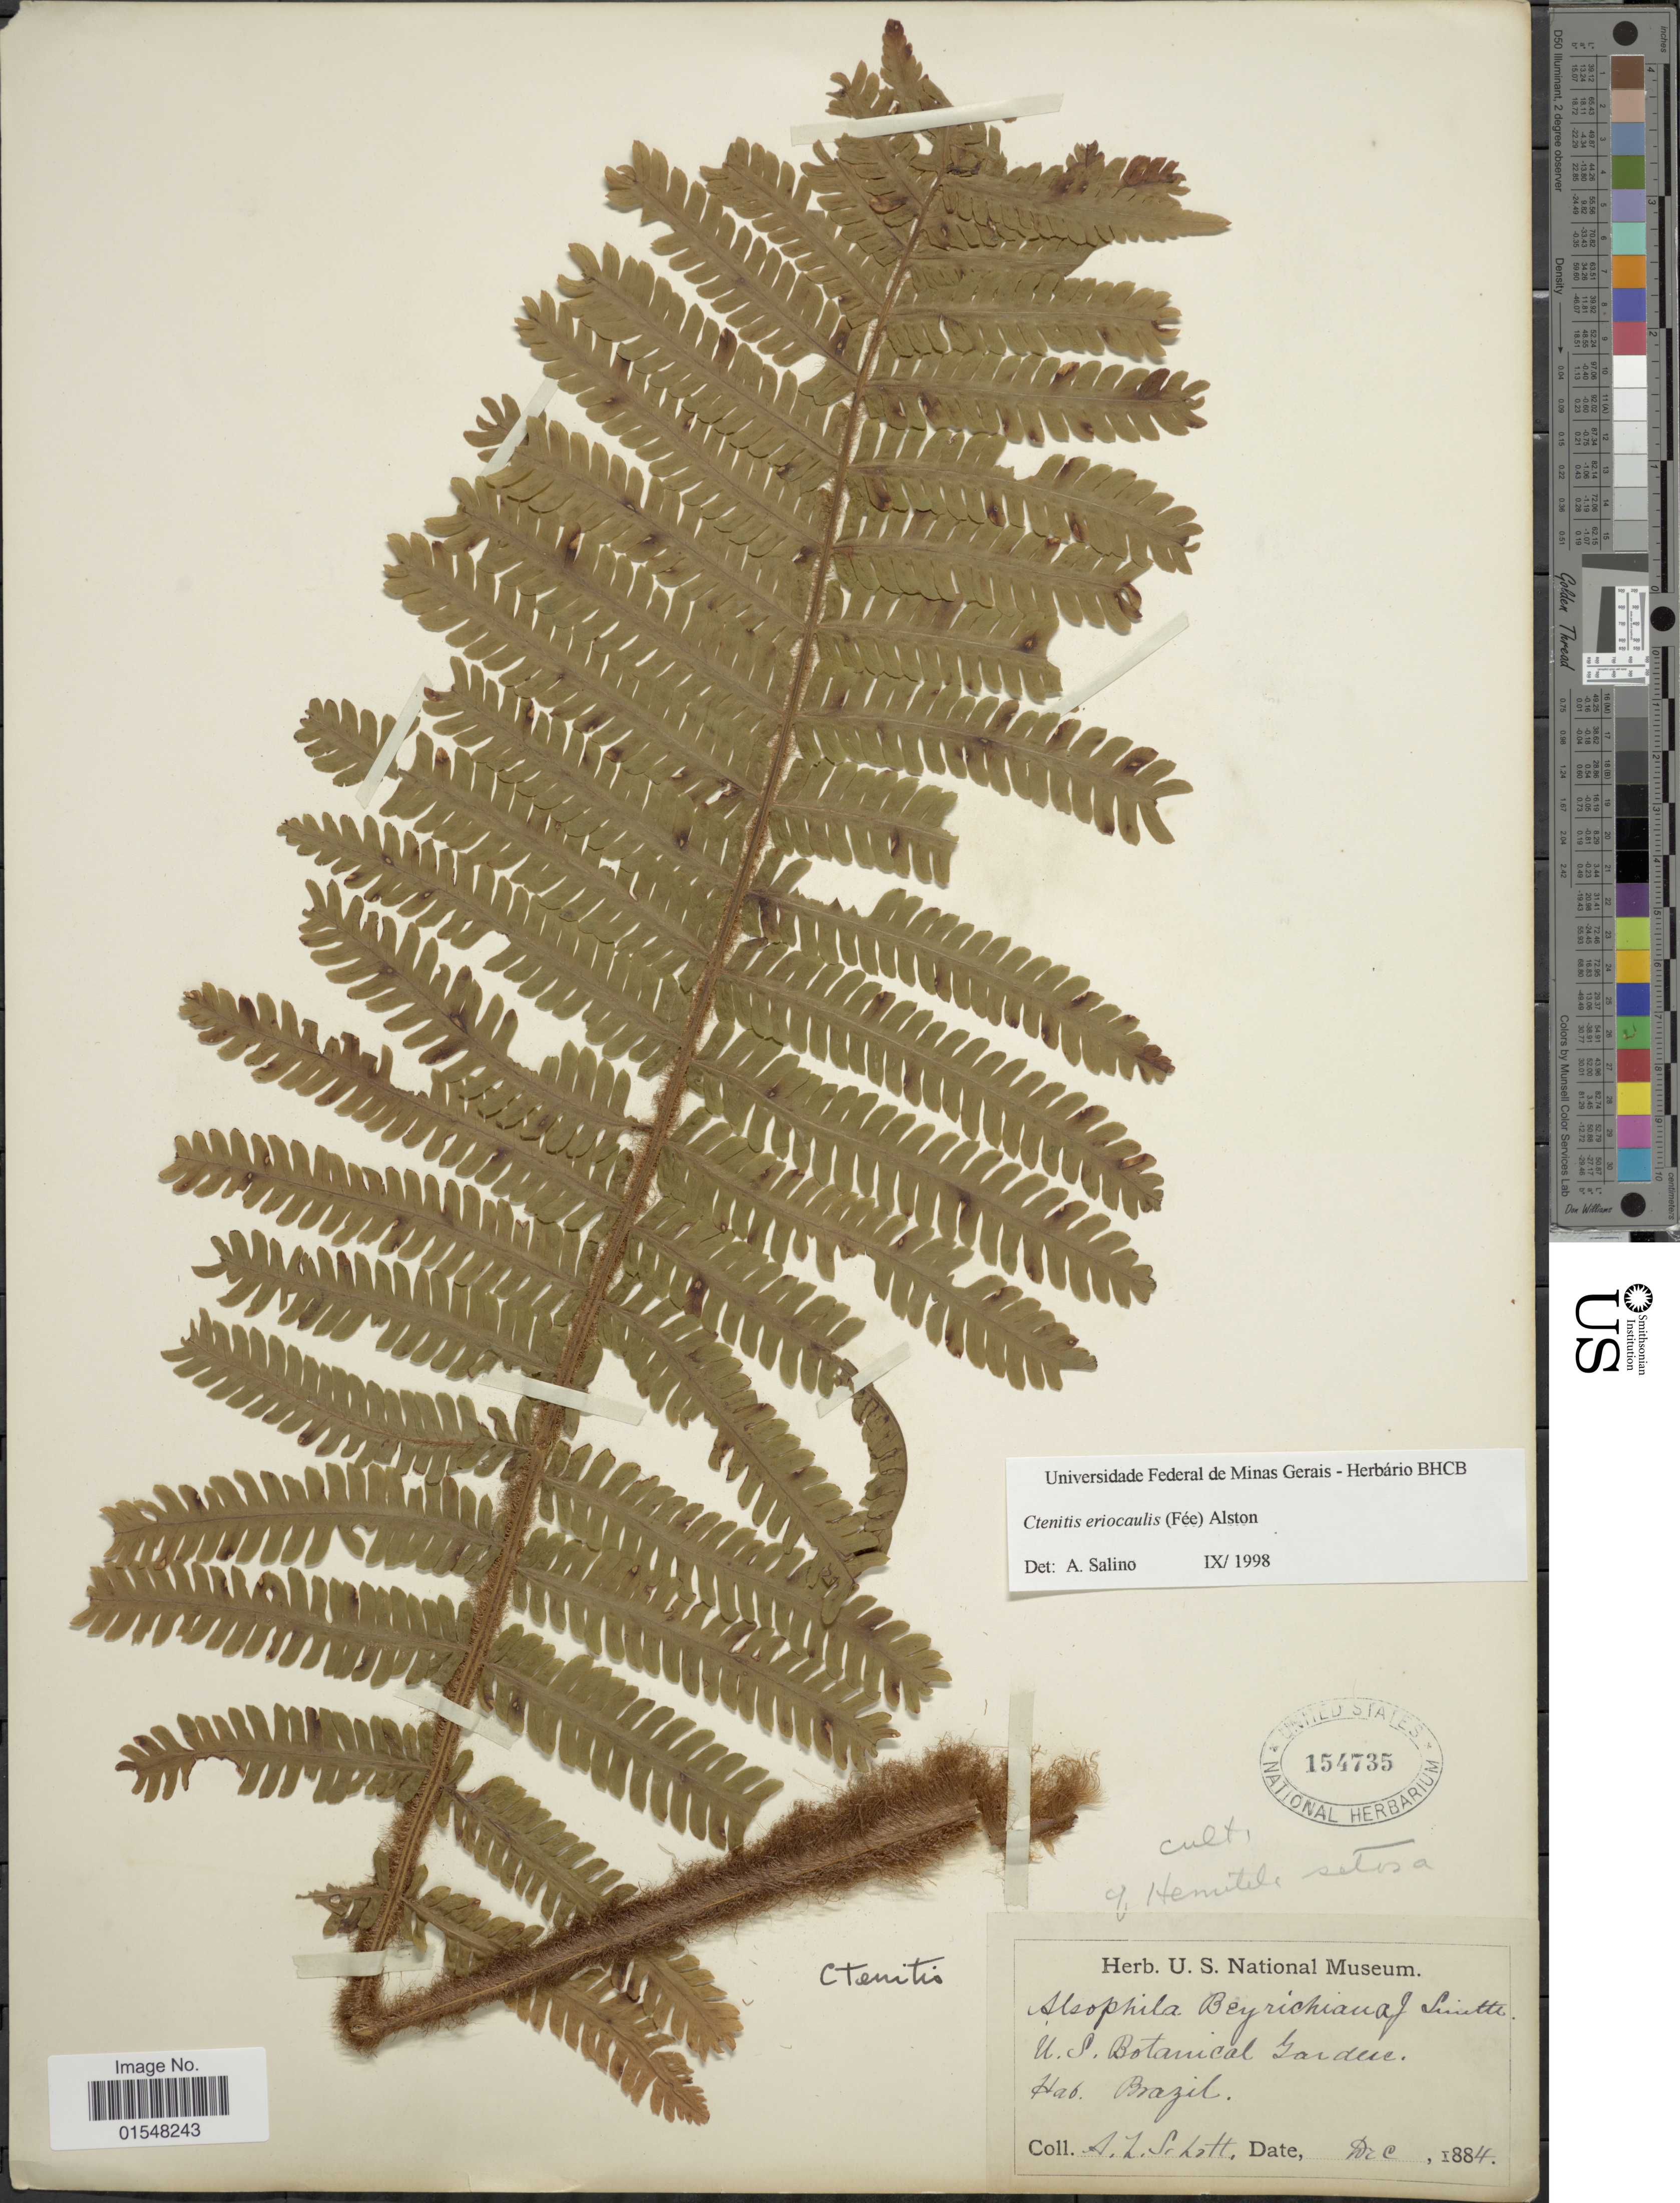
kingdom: Plantae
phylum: Tracheophyta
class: Polypodiopsida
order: Polypodiales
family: Dryopteridaceae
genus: Ctenitis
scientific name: Ctenitis eriocaulis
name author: (Fée) Alston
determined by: Salino, A.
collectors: A. L. Schott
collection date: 1884-12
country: United States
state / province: District of Columbia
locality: U.S. Botanic Garden. Native to Brazil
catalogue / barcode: US 154735